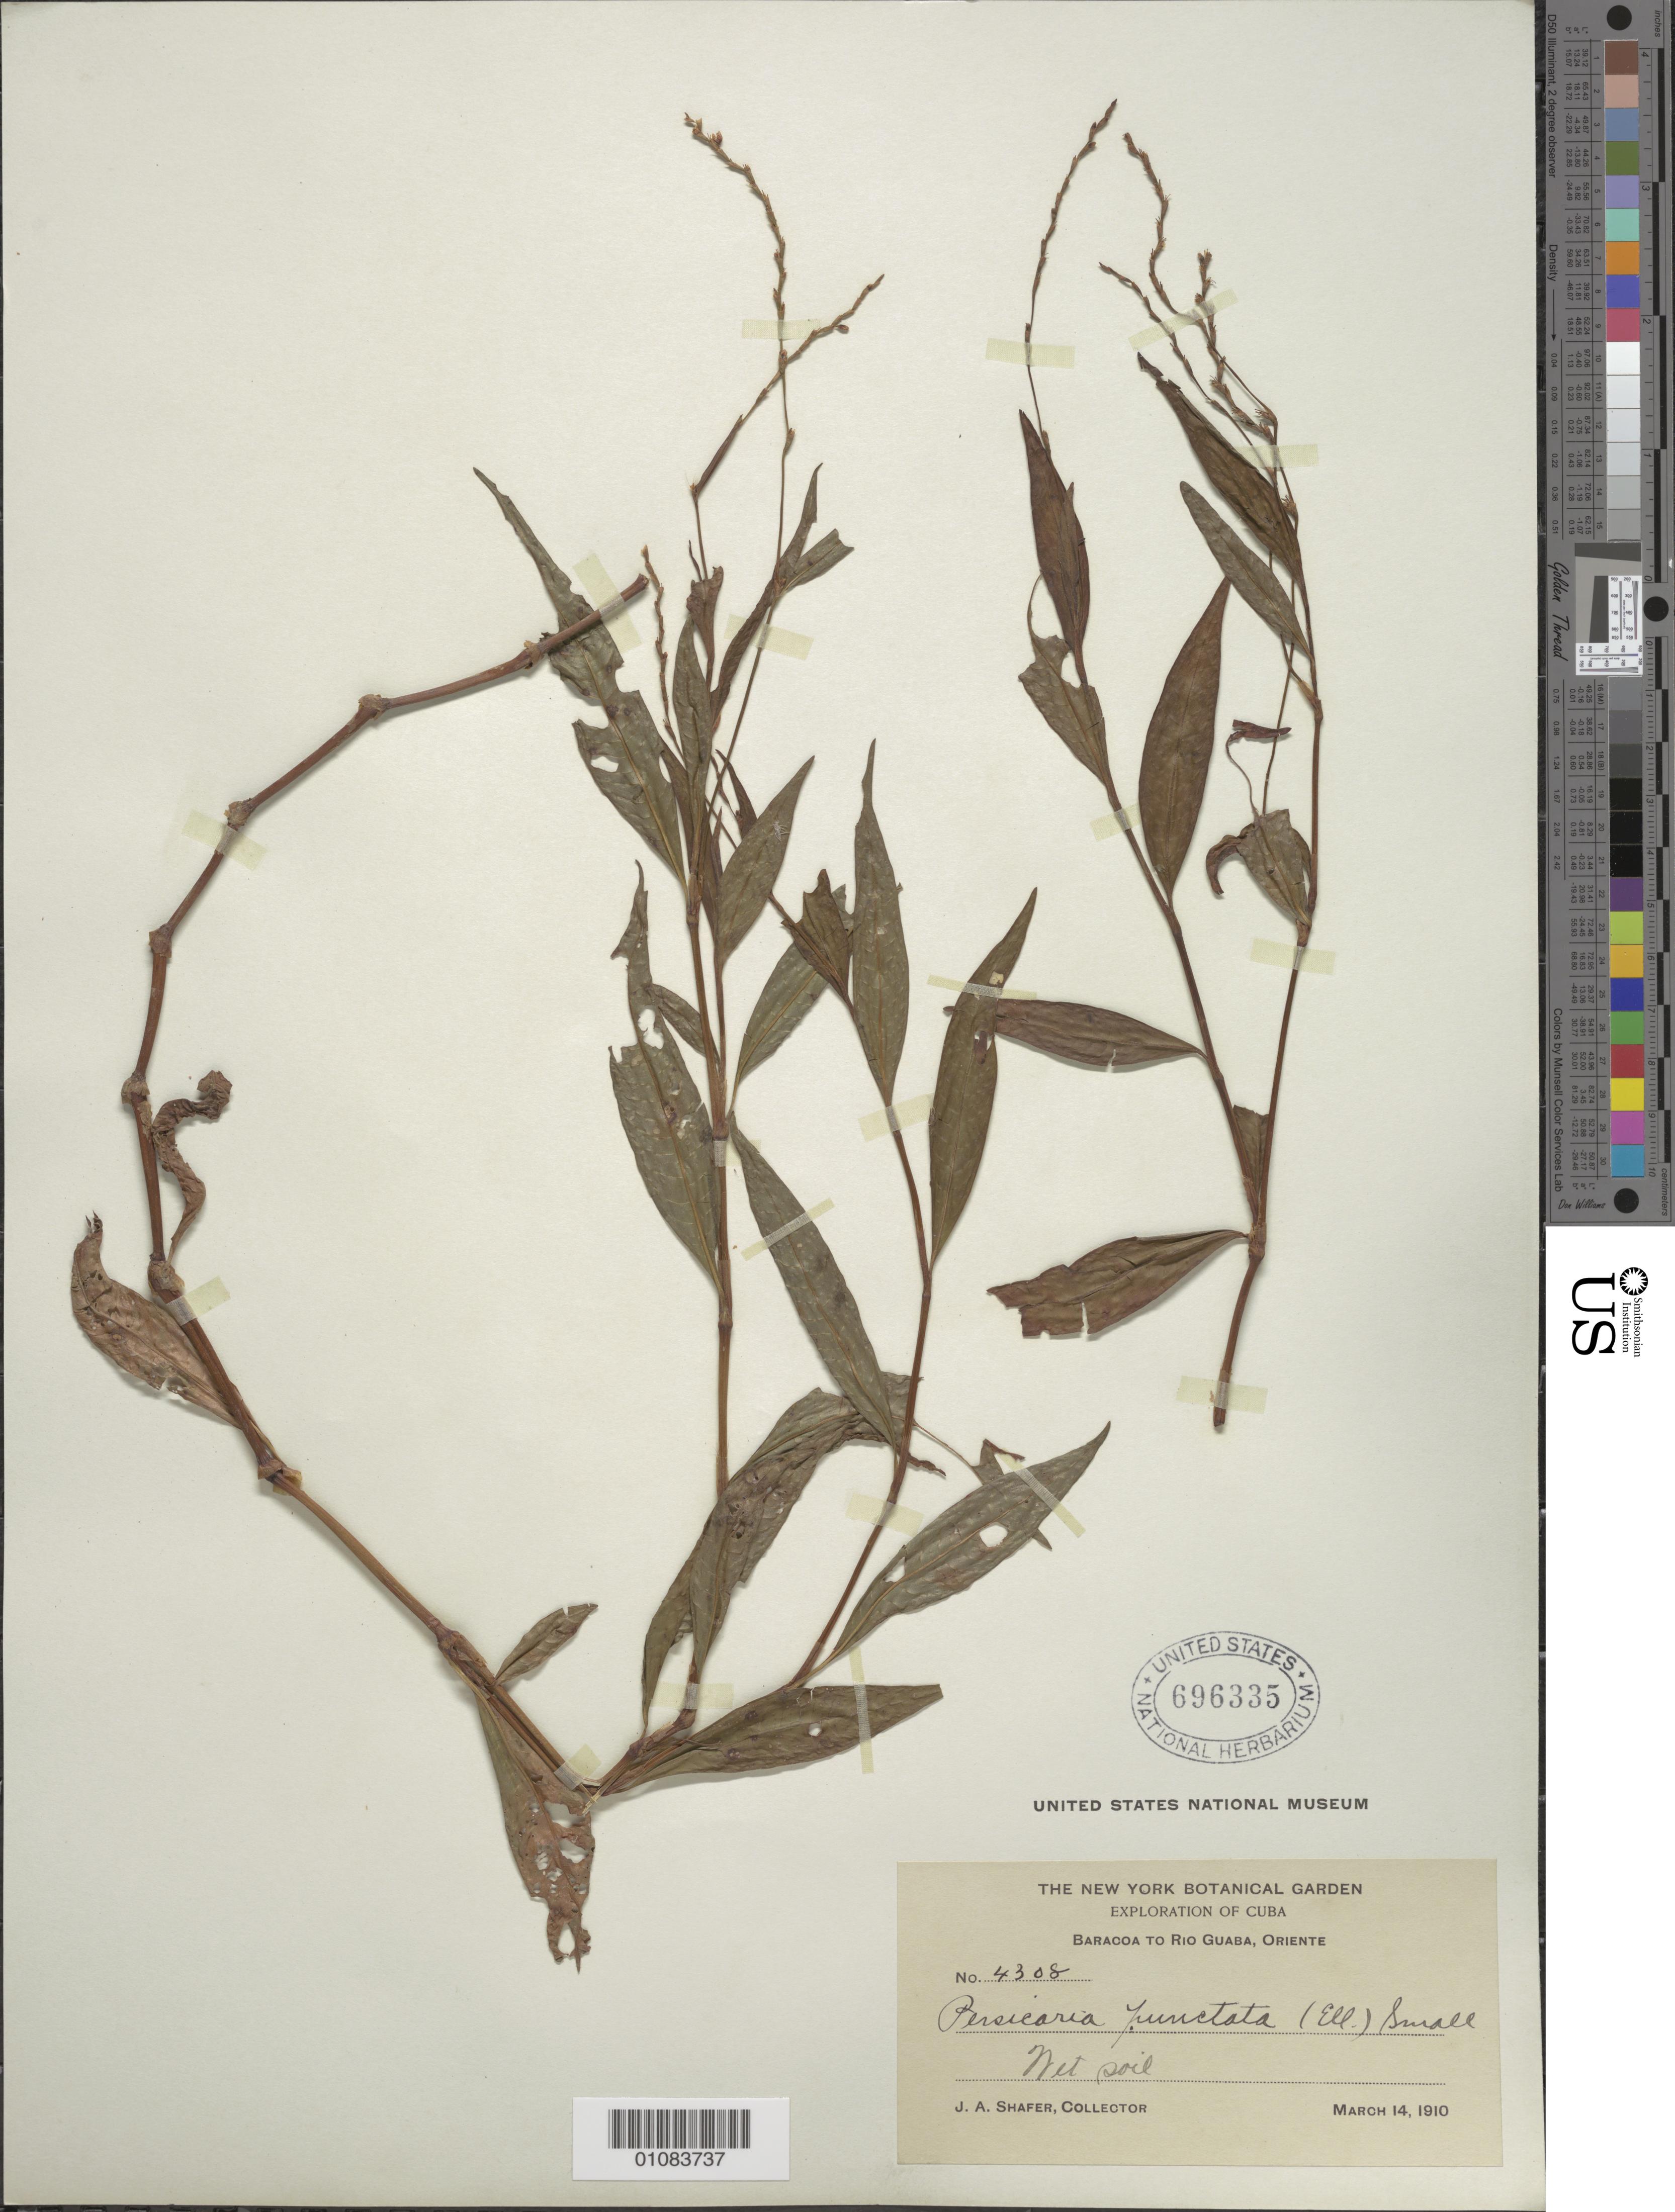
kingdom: Plantae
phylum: Tracheophyta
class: Magnoliopsida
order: Caryophyllales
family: Polygonaceae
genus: Polygonum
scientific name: Polygonum punctatum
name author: Elliott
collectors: J. A. Shafer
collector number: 4308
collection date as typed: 14 Mar 1910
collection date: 1910-03-14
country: Cuba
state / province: Guantánamo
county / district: Baracoa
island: Cuba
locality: Oriente, Baracoa to Rio Guaba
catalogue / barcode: US 696335